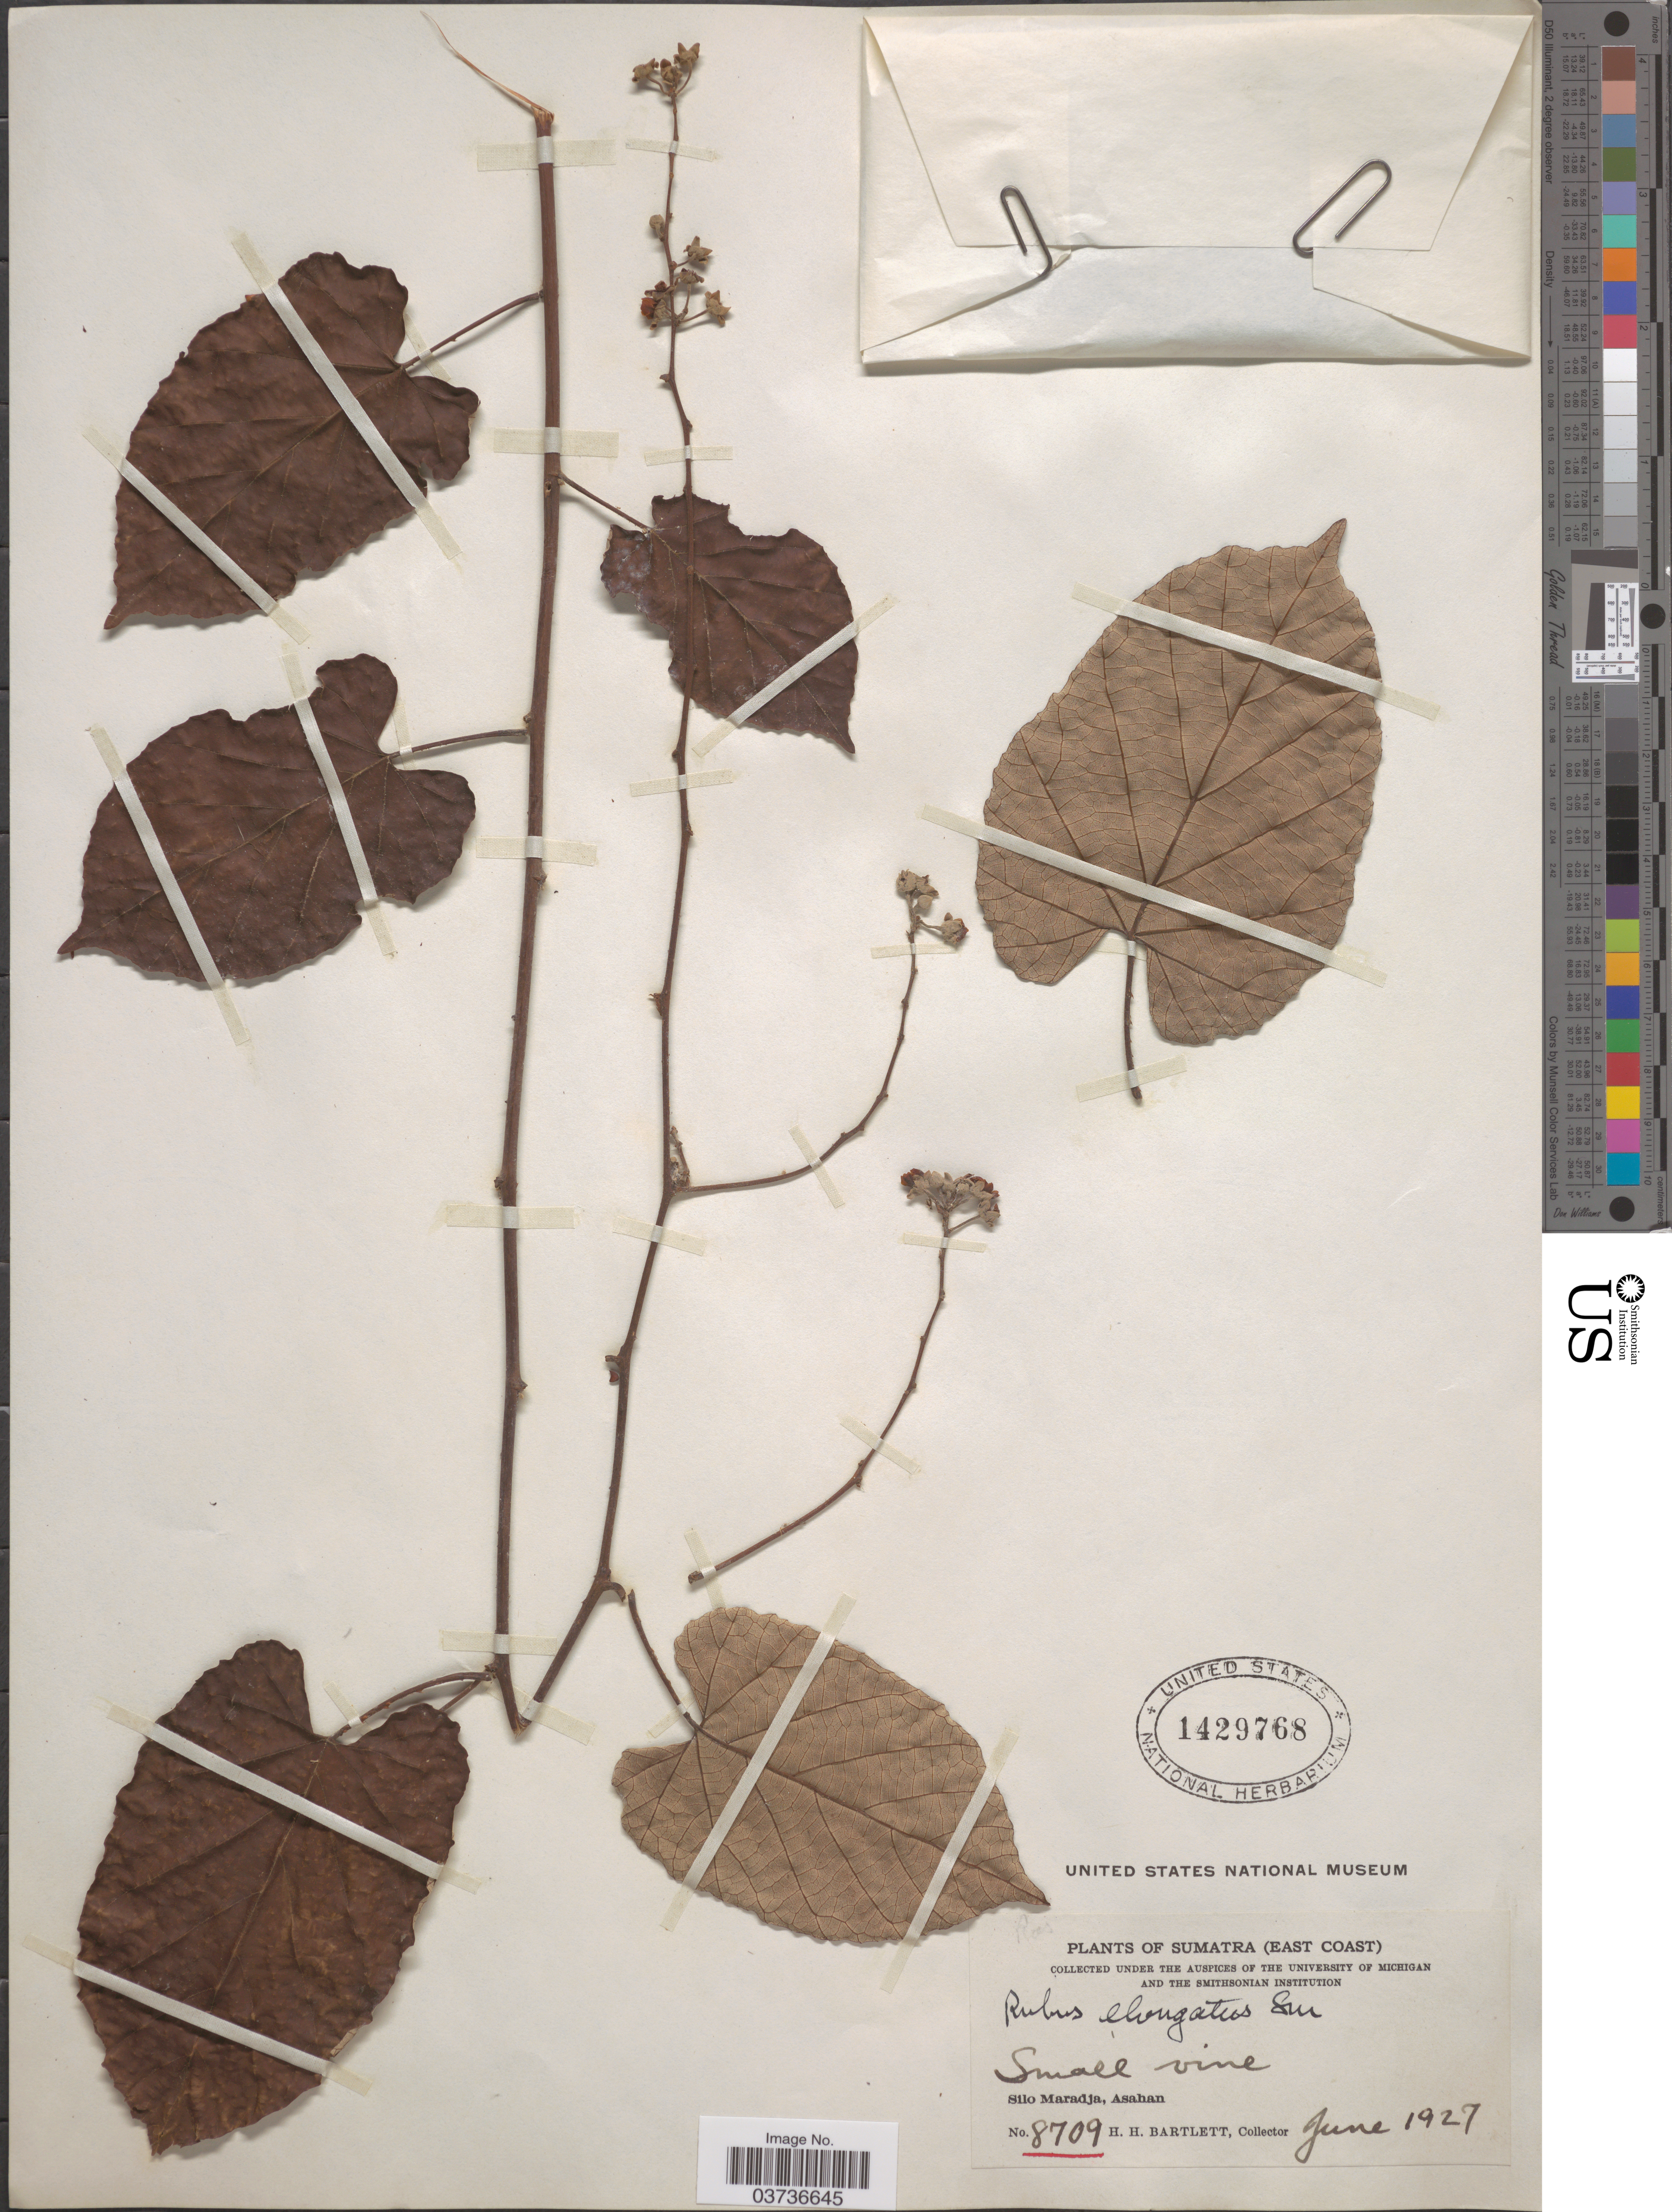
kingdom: Plantae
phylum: Tracheophyta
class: Magnoliopsida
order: Rosales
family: Rosaceae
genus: Rubus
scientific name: Rubus elongatus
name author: Sm.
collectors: H. H. Bartlett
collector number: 8709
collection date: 1927-06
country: Indonesia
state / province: Sumatra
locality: East Coast. Silo Maradja, Asahan.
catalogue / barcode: US 1429768